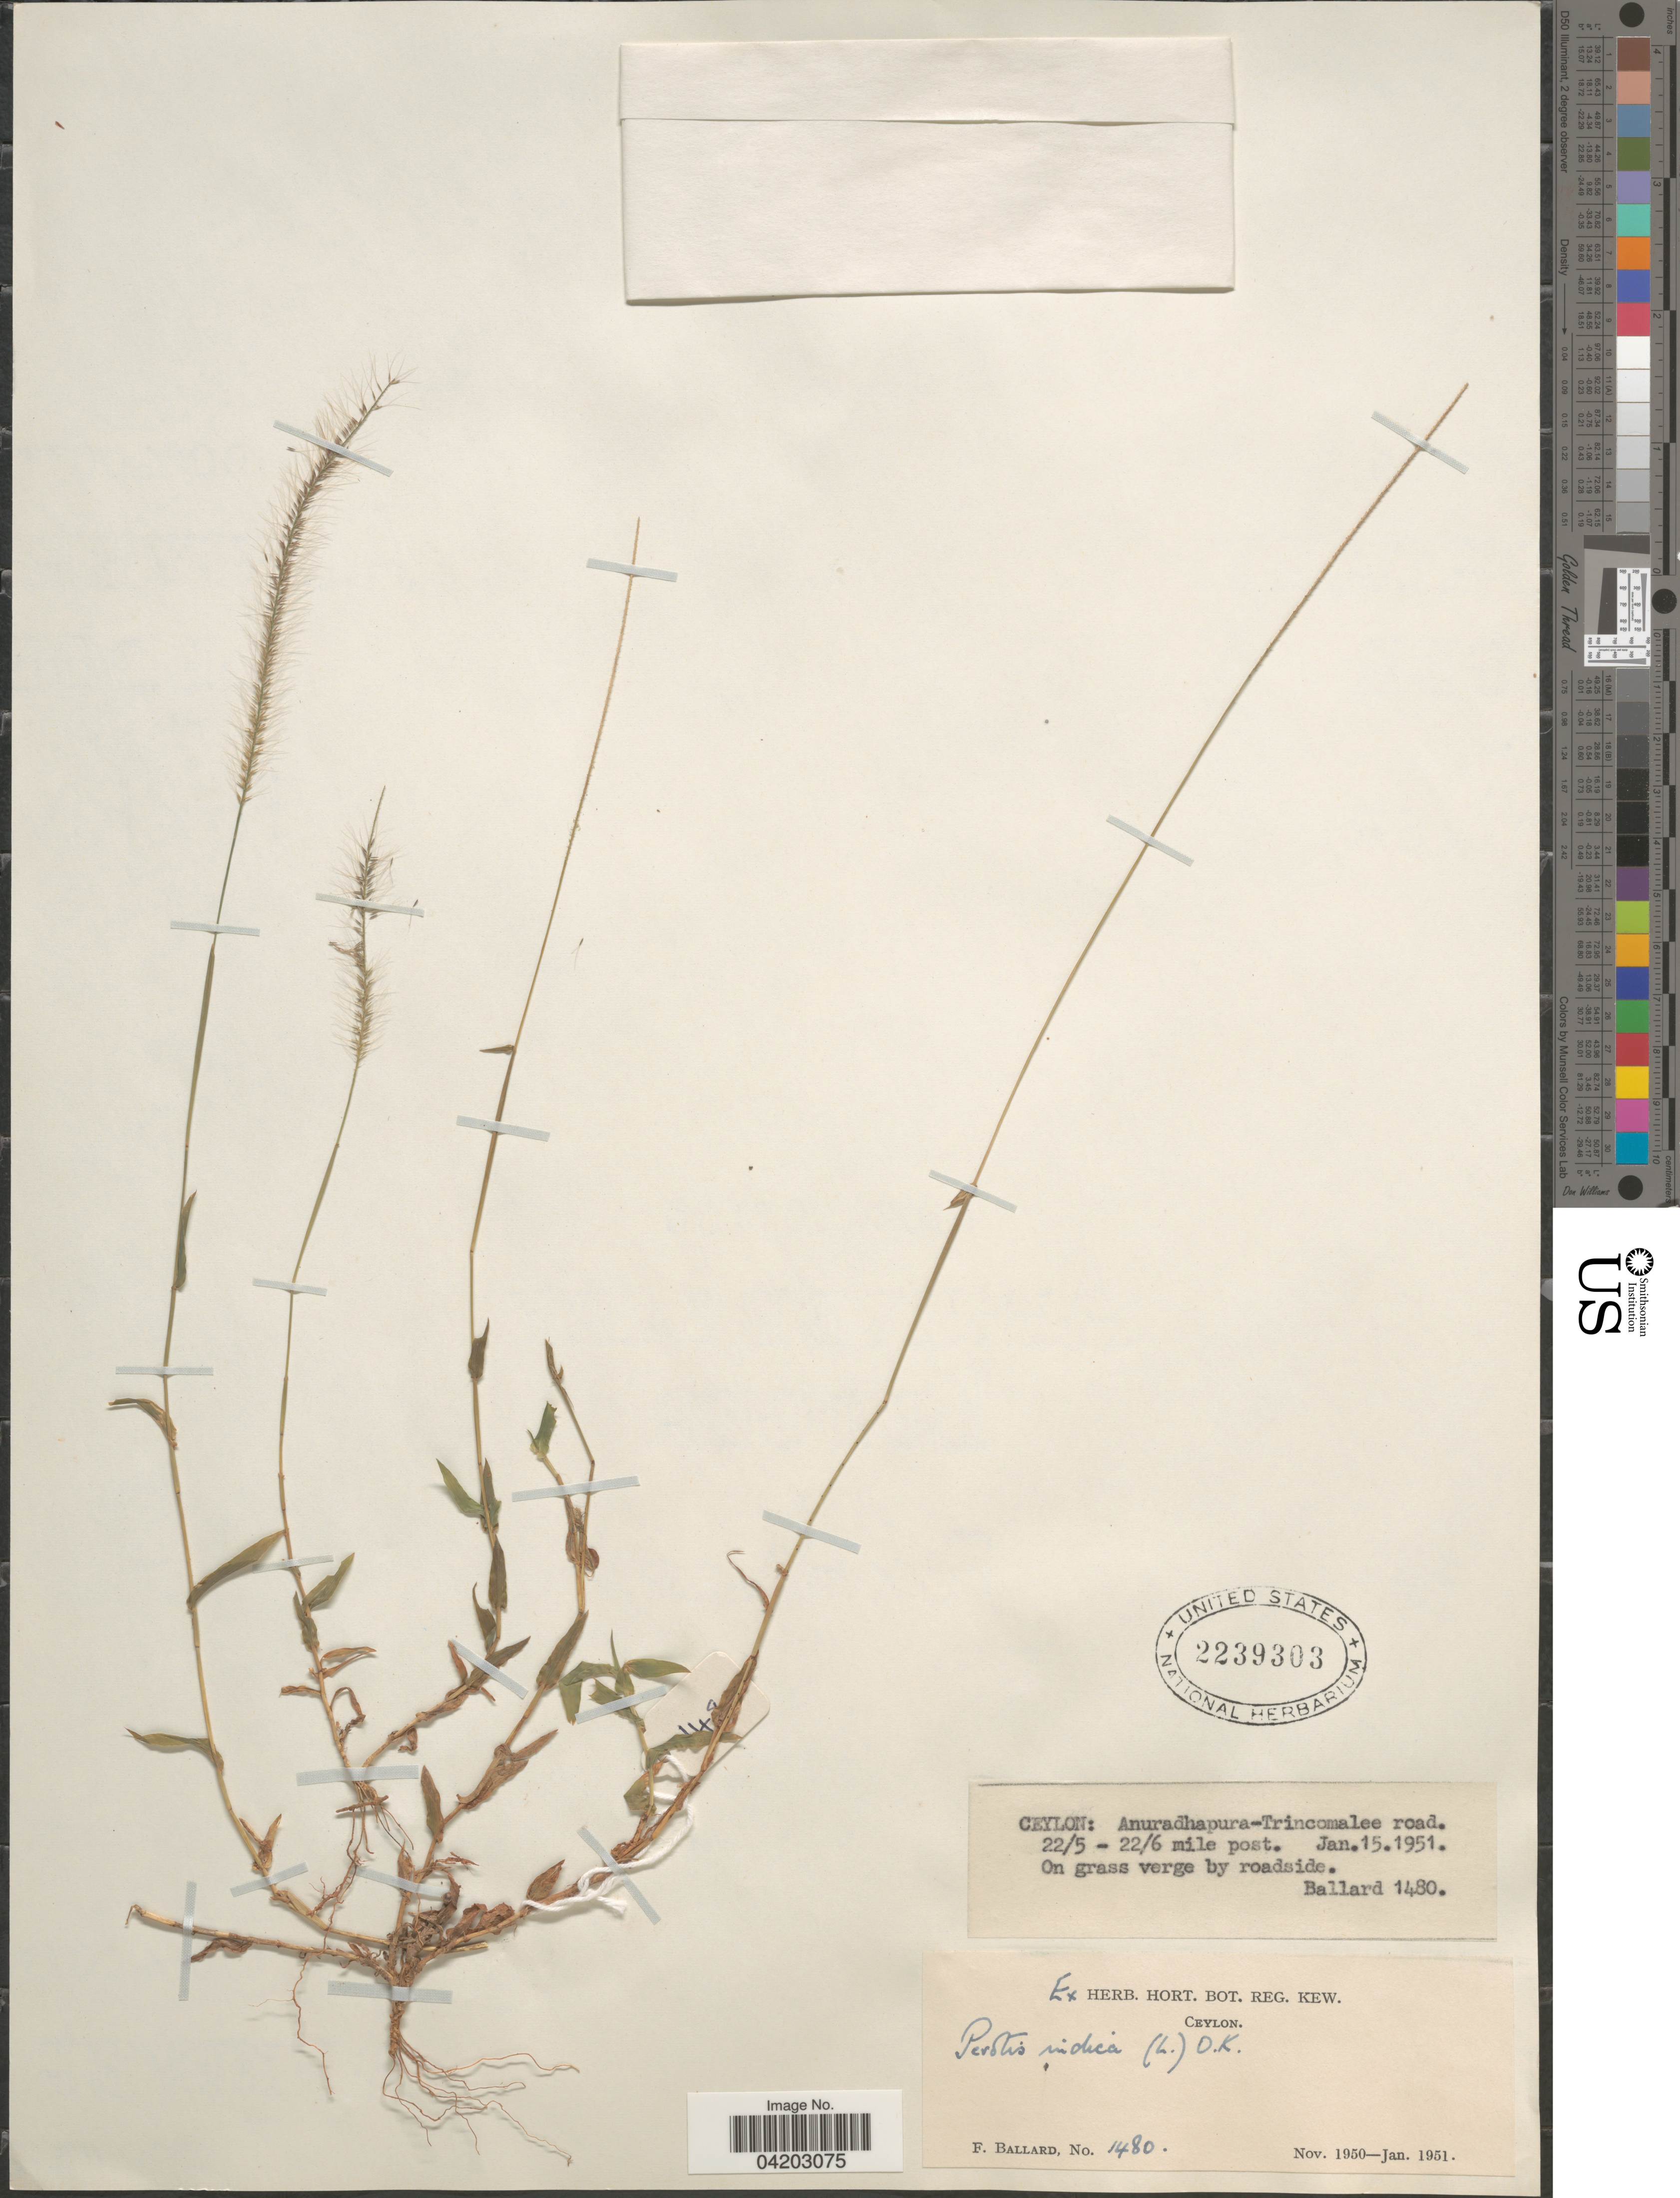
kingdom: Plantae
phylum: Tracheophyta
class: Liliopsida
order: Poales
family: Poaceae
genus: Perotis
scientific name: Perotis indica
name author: (L.) Kuntze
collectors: F. Ballard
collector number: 1480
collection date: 1951-01-15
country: Sri Lanka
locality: Ceylon: Anuradhapura-Trincomalee road. 22/5 - 22/6 mile post. On grass verge by roadside.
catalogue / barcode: US 2239303